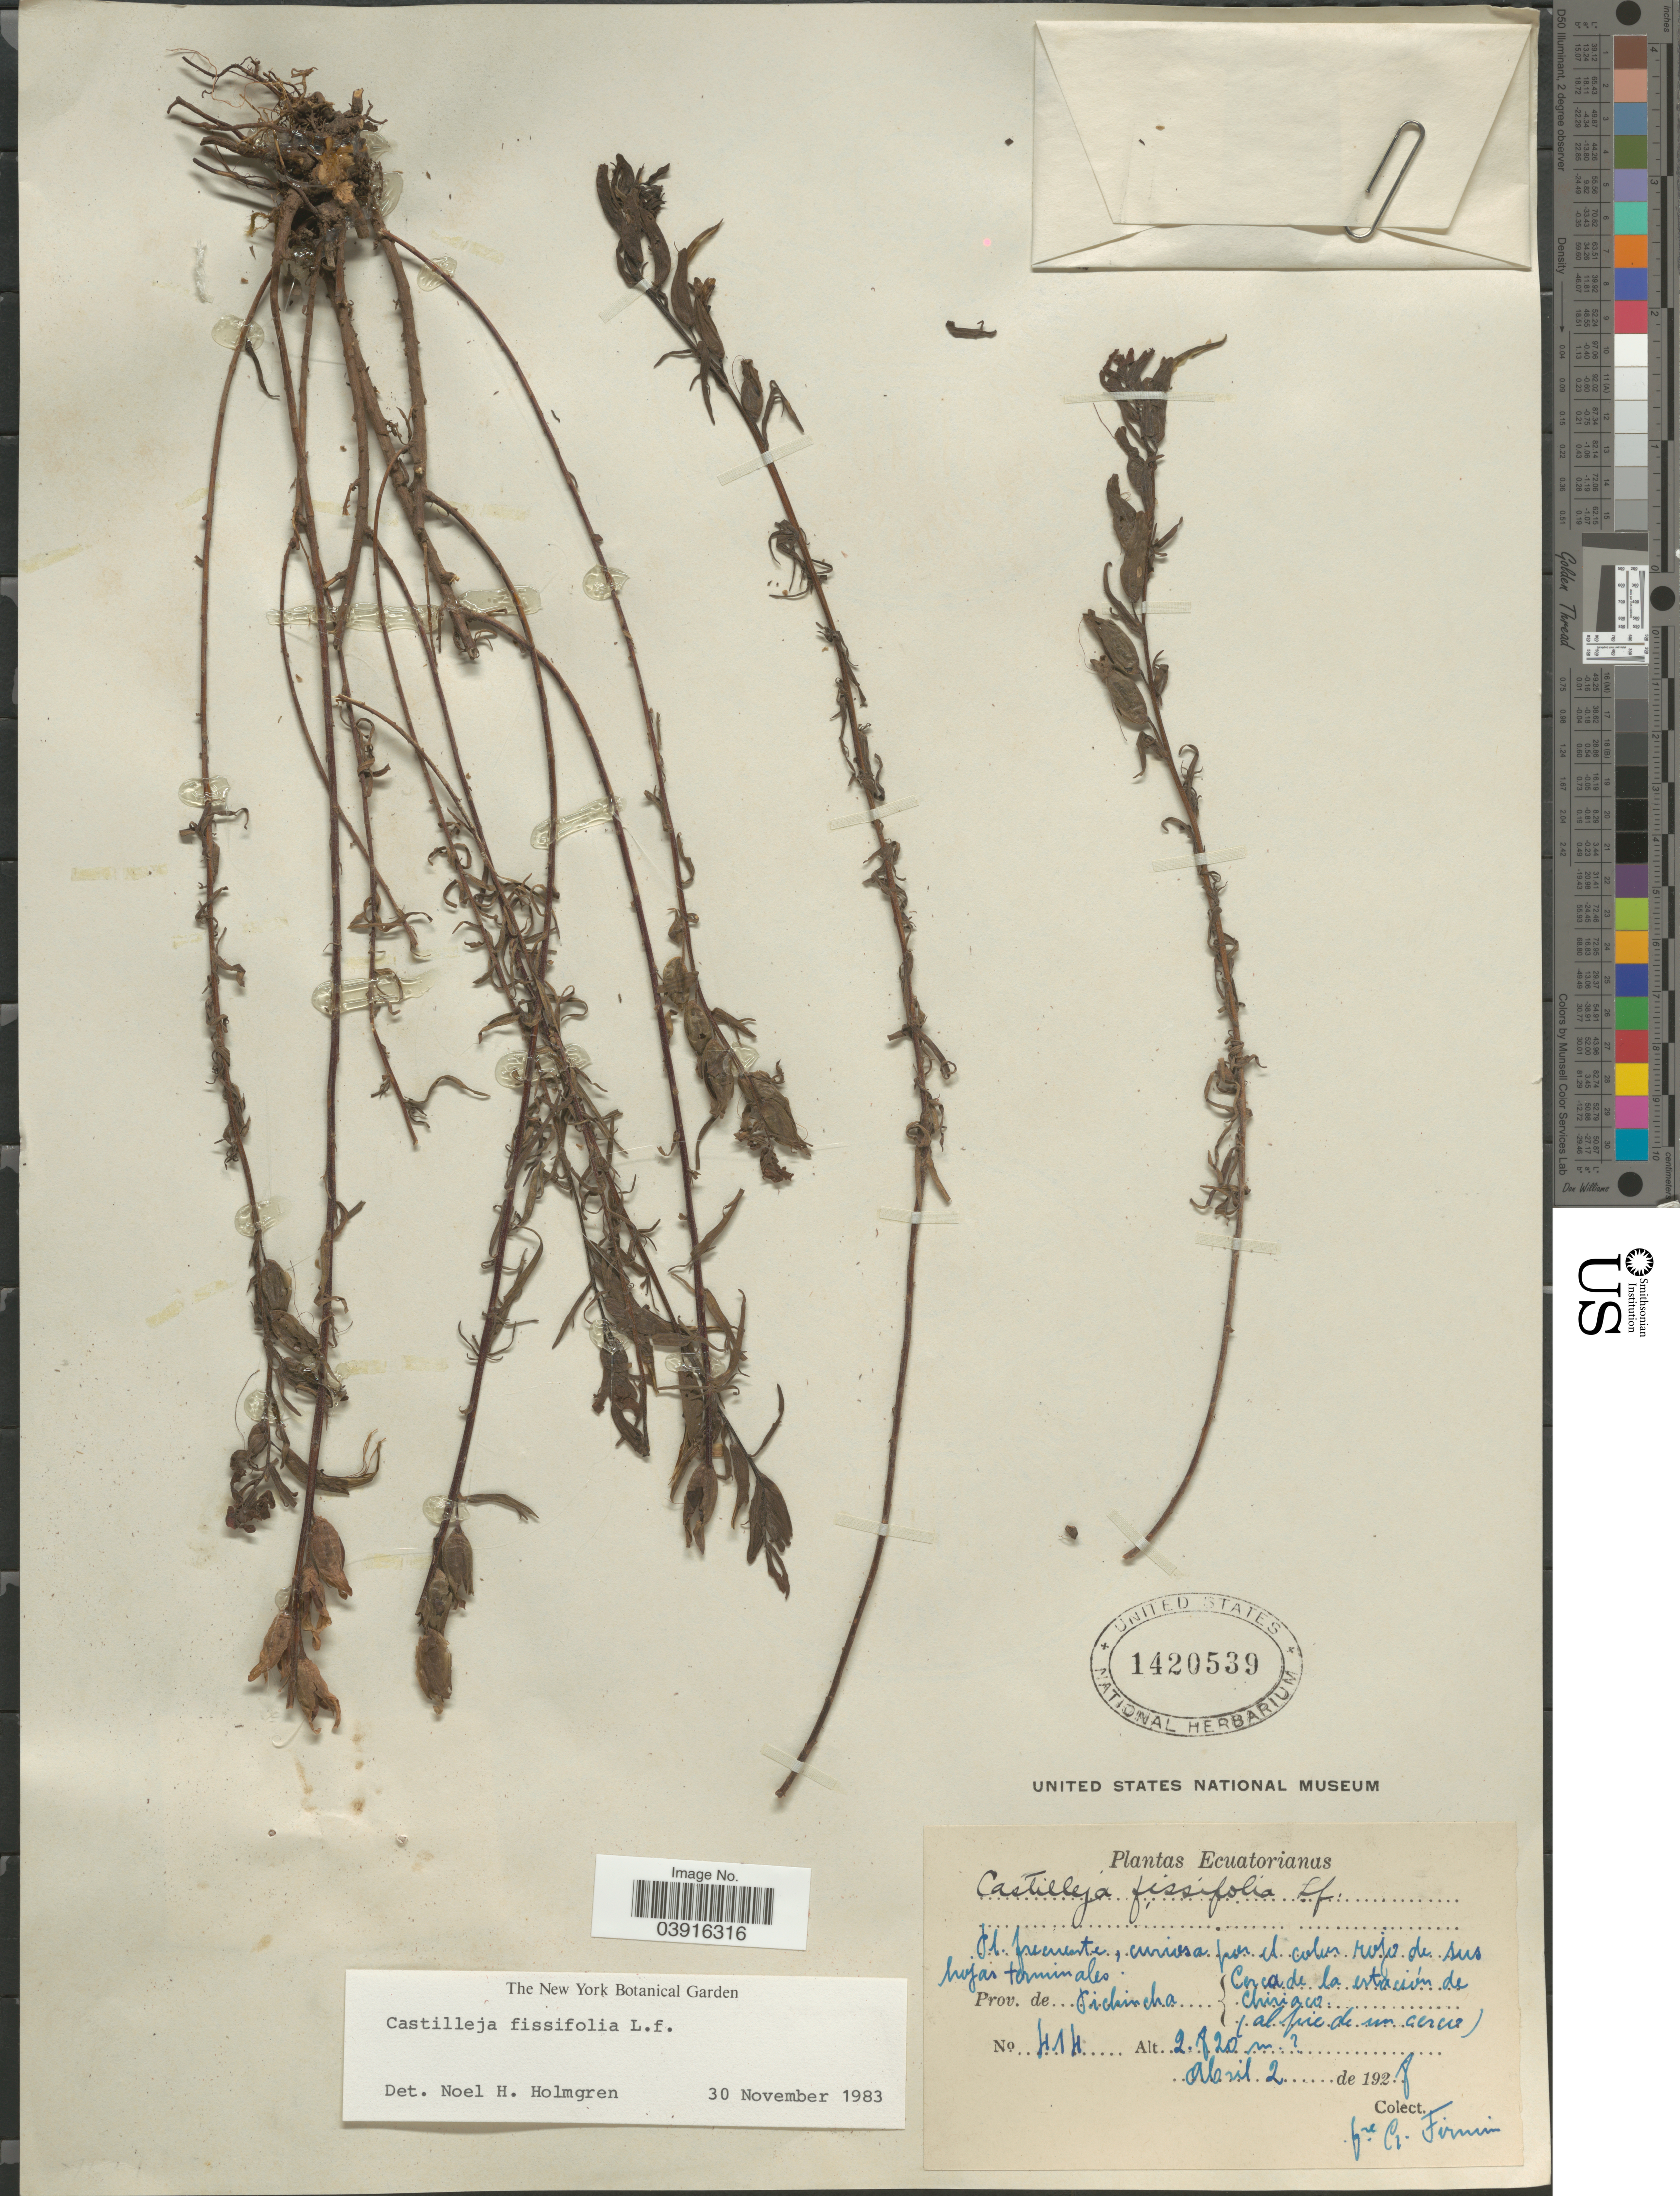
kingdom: Plantae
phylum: Tracheophyta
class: Magnoliopsida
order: Lamiales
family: Orobanchaceae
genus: Castilleja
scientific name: Castilleja fissifolia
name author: L. f.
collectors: F. Firmin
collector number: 414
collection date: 1928-04-02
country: Ecuador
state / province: Pichincha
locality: Cerca de la estación de Chiriaco. (Al pic de un cerca).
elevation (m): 2820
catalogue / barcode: US 1420539